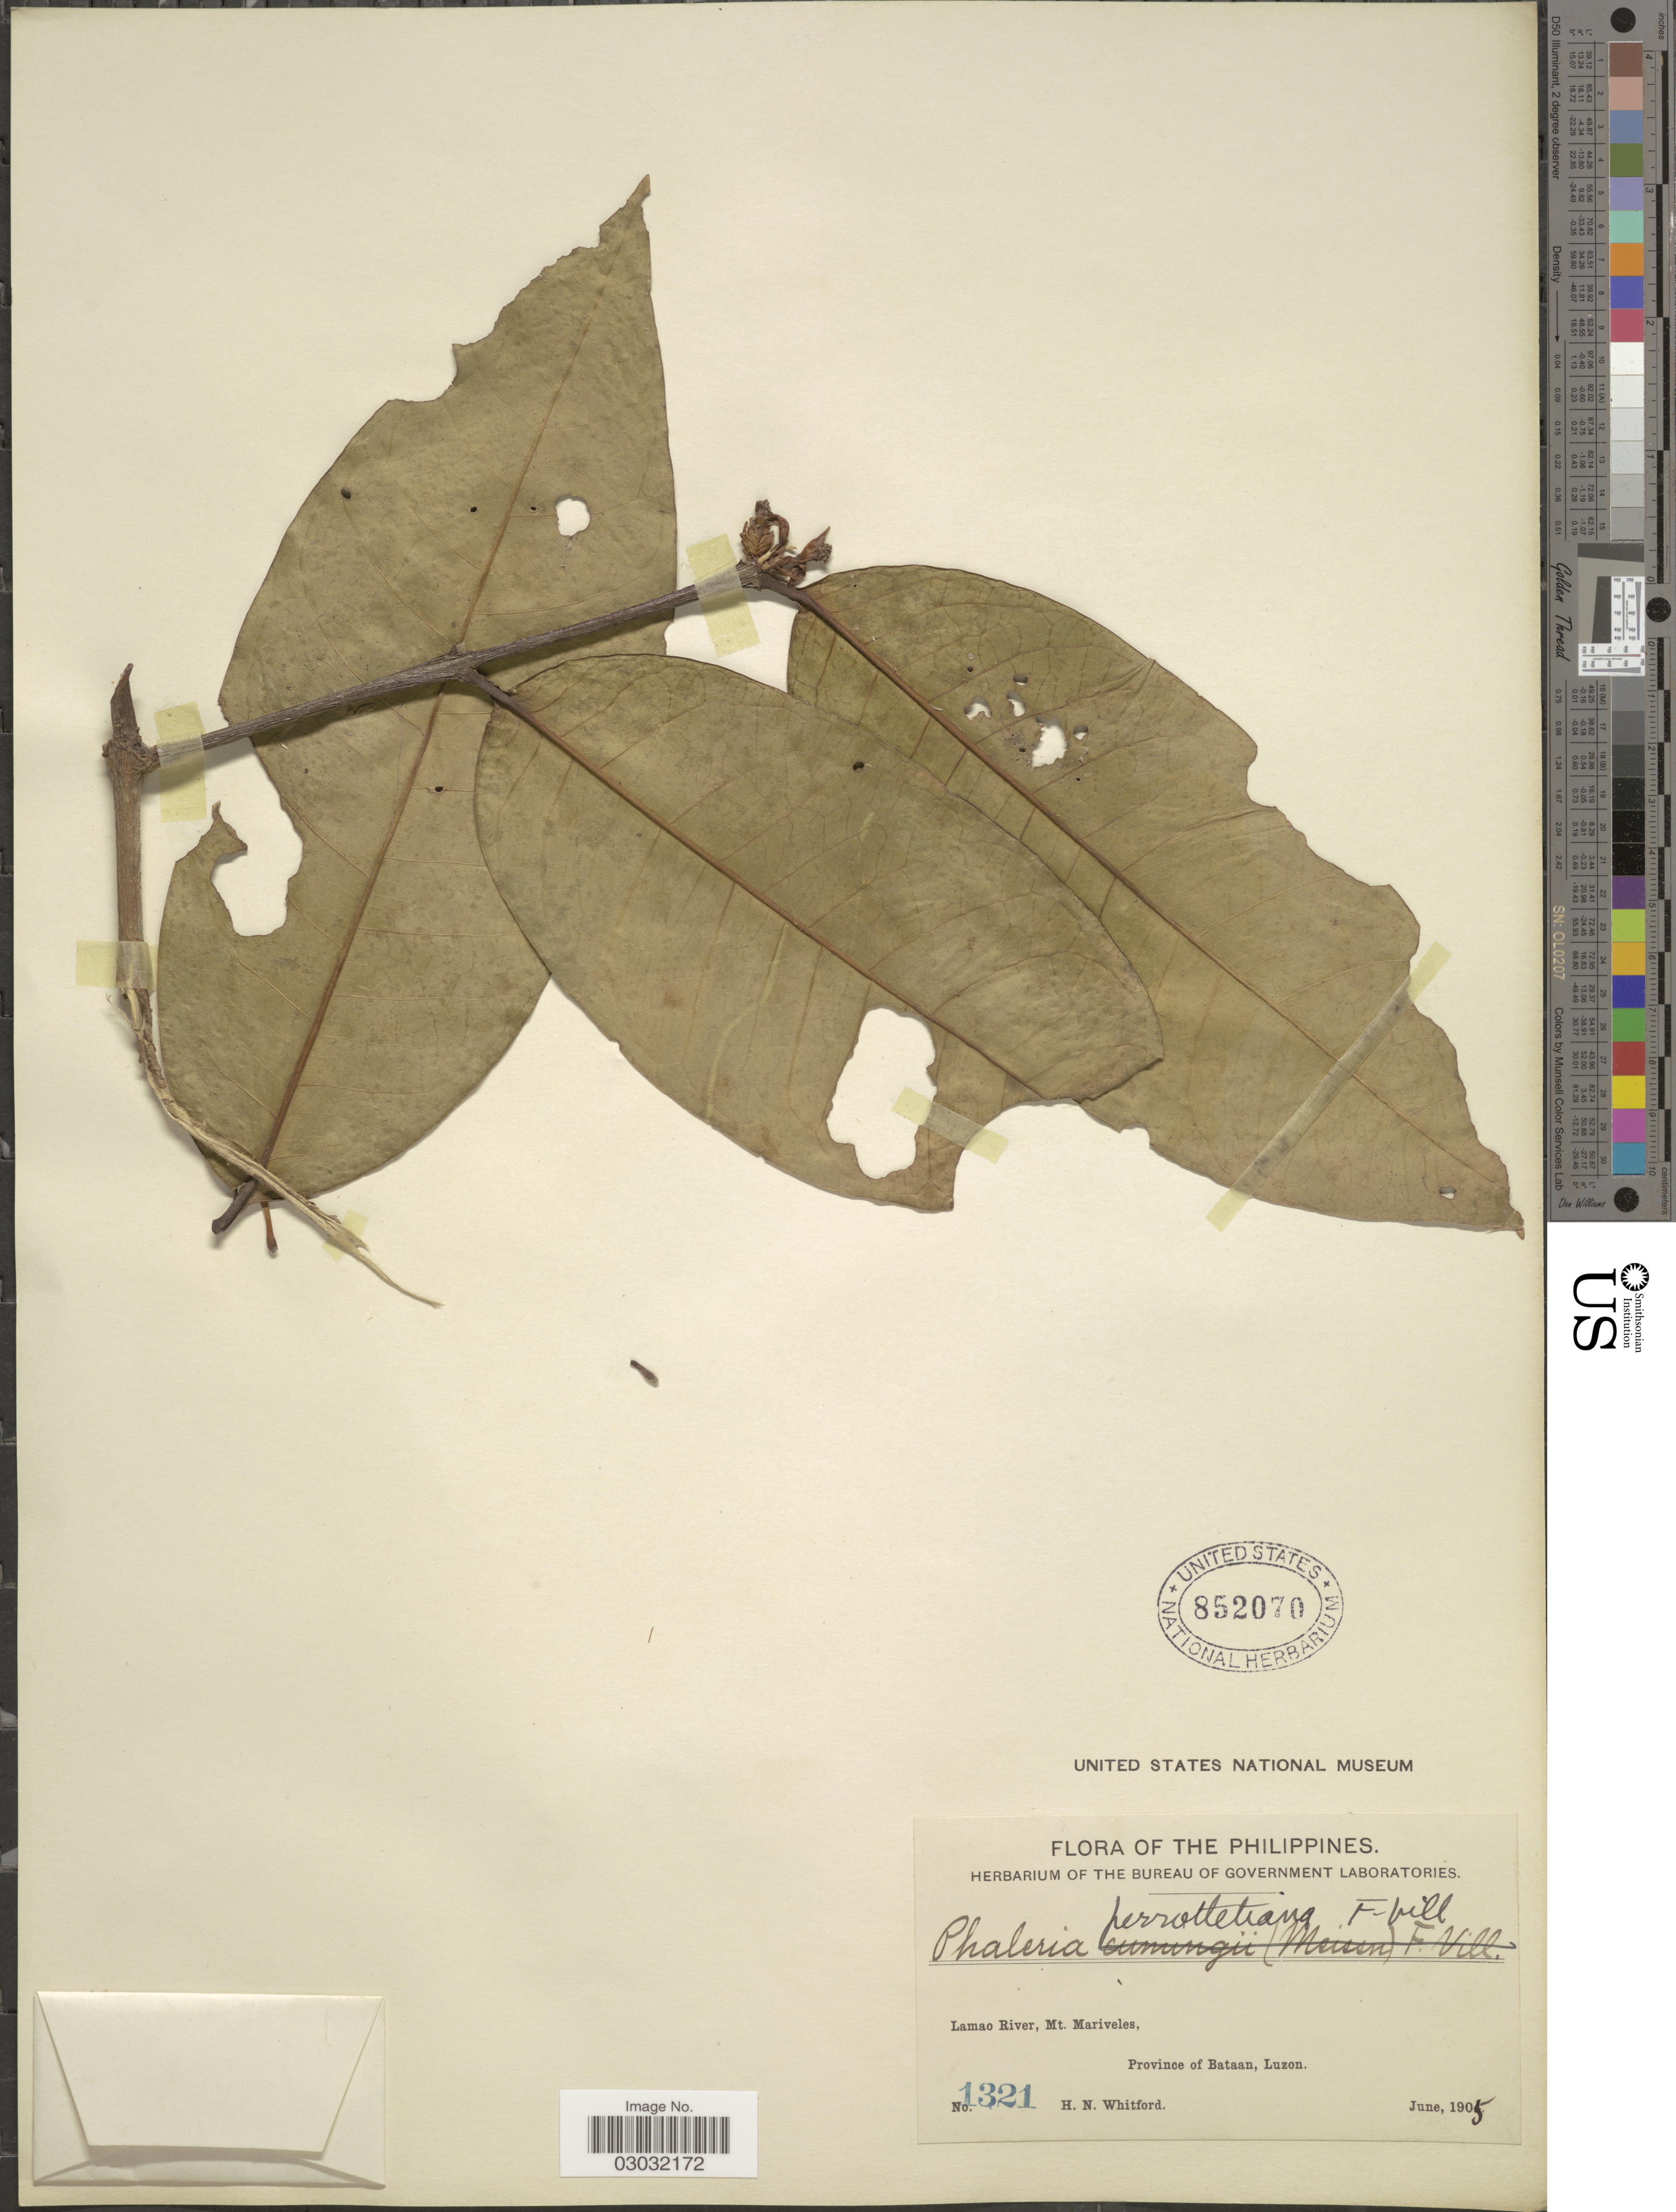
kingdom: Plantae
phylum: Tracheophyta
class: Magnoliopsida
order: Malvales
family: Thymelaeaceae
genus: Phaleria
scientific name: Phaleria perrottetiana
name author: (Decne.) Fern.-Vill.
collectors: H. N. Whitford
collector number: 1321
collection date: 1905-06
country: Philippines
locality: Lamoa river, Mt. Mariveles, Province of Bataan, Luzon.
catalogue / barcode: US 852070